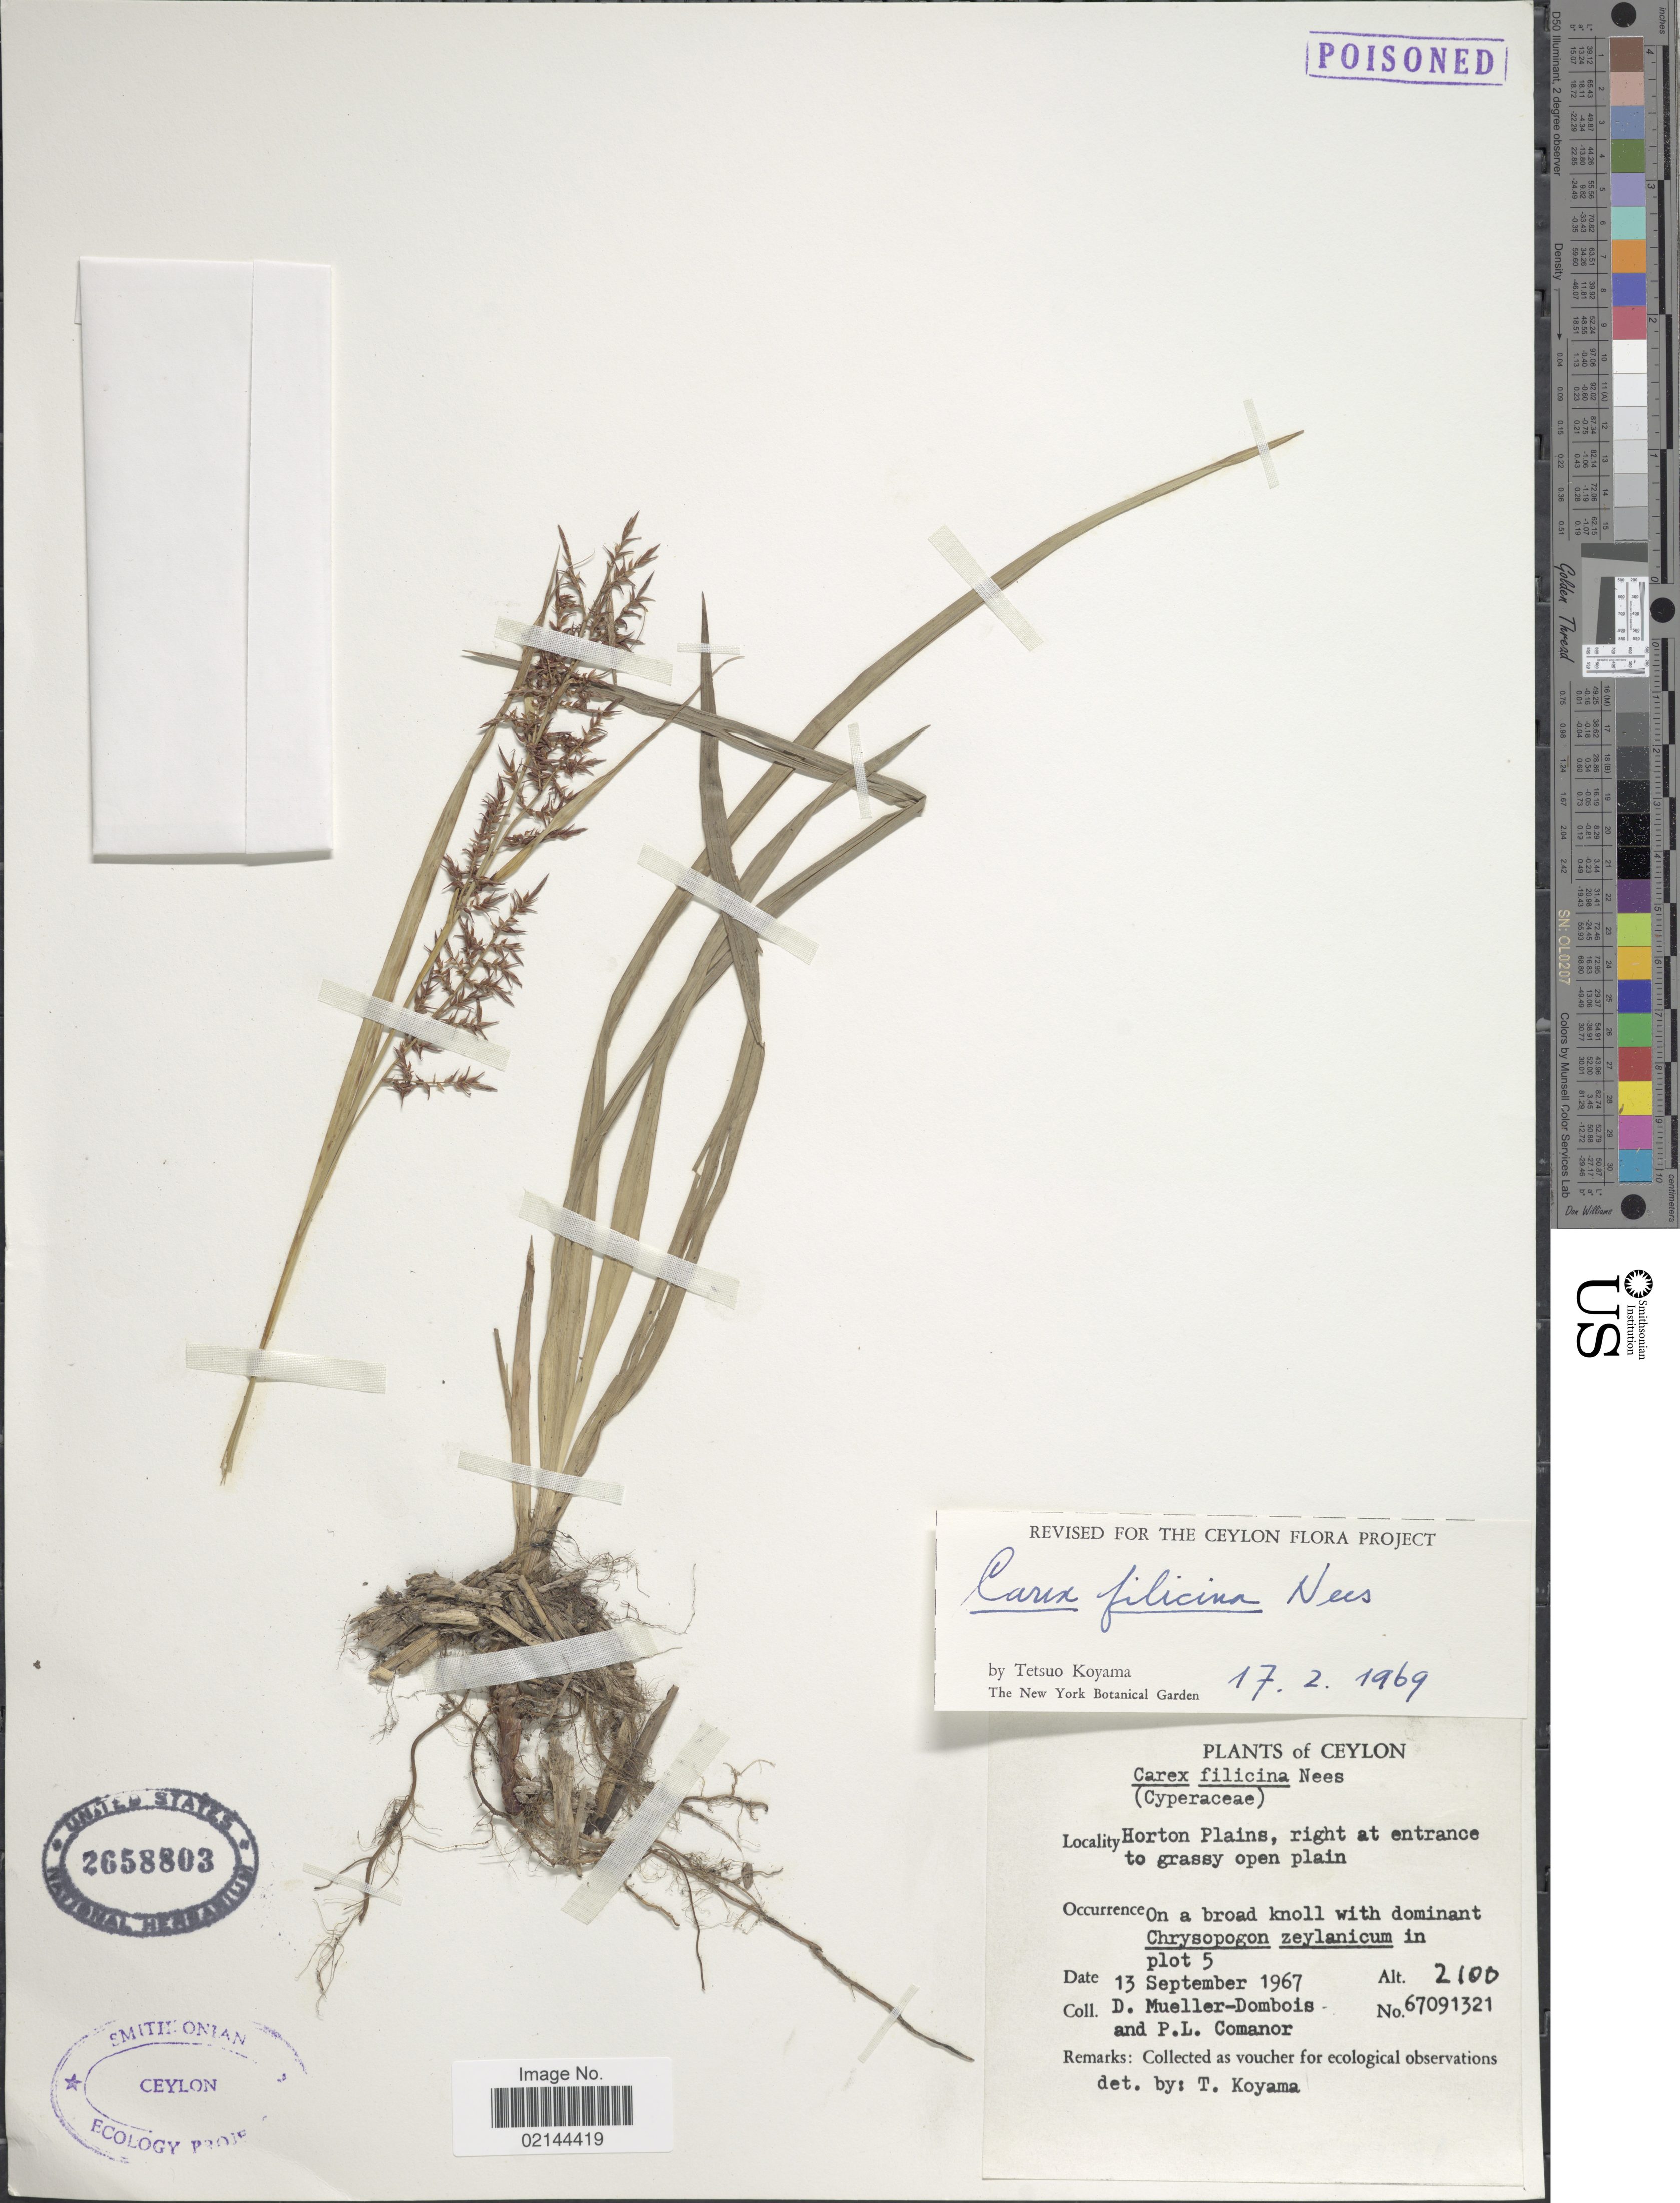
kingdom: Plantae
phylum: Tracheophyta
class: Liliopsida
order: Poales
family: Cyperaceae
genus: Carex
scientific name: Carex filicina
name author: Nees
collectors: D. Mueller-Dombois & P. Comanor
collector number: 67091321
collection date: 1967-09-13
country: Sri Lanka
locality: Ceylon. Horton plains, right at entrance to grassy open plain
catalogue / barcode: US 2658803